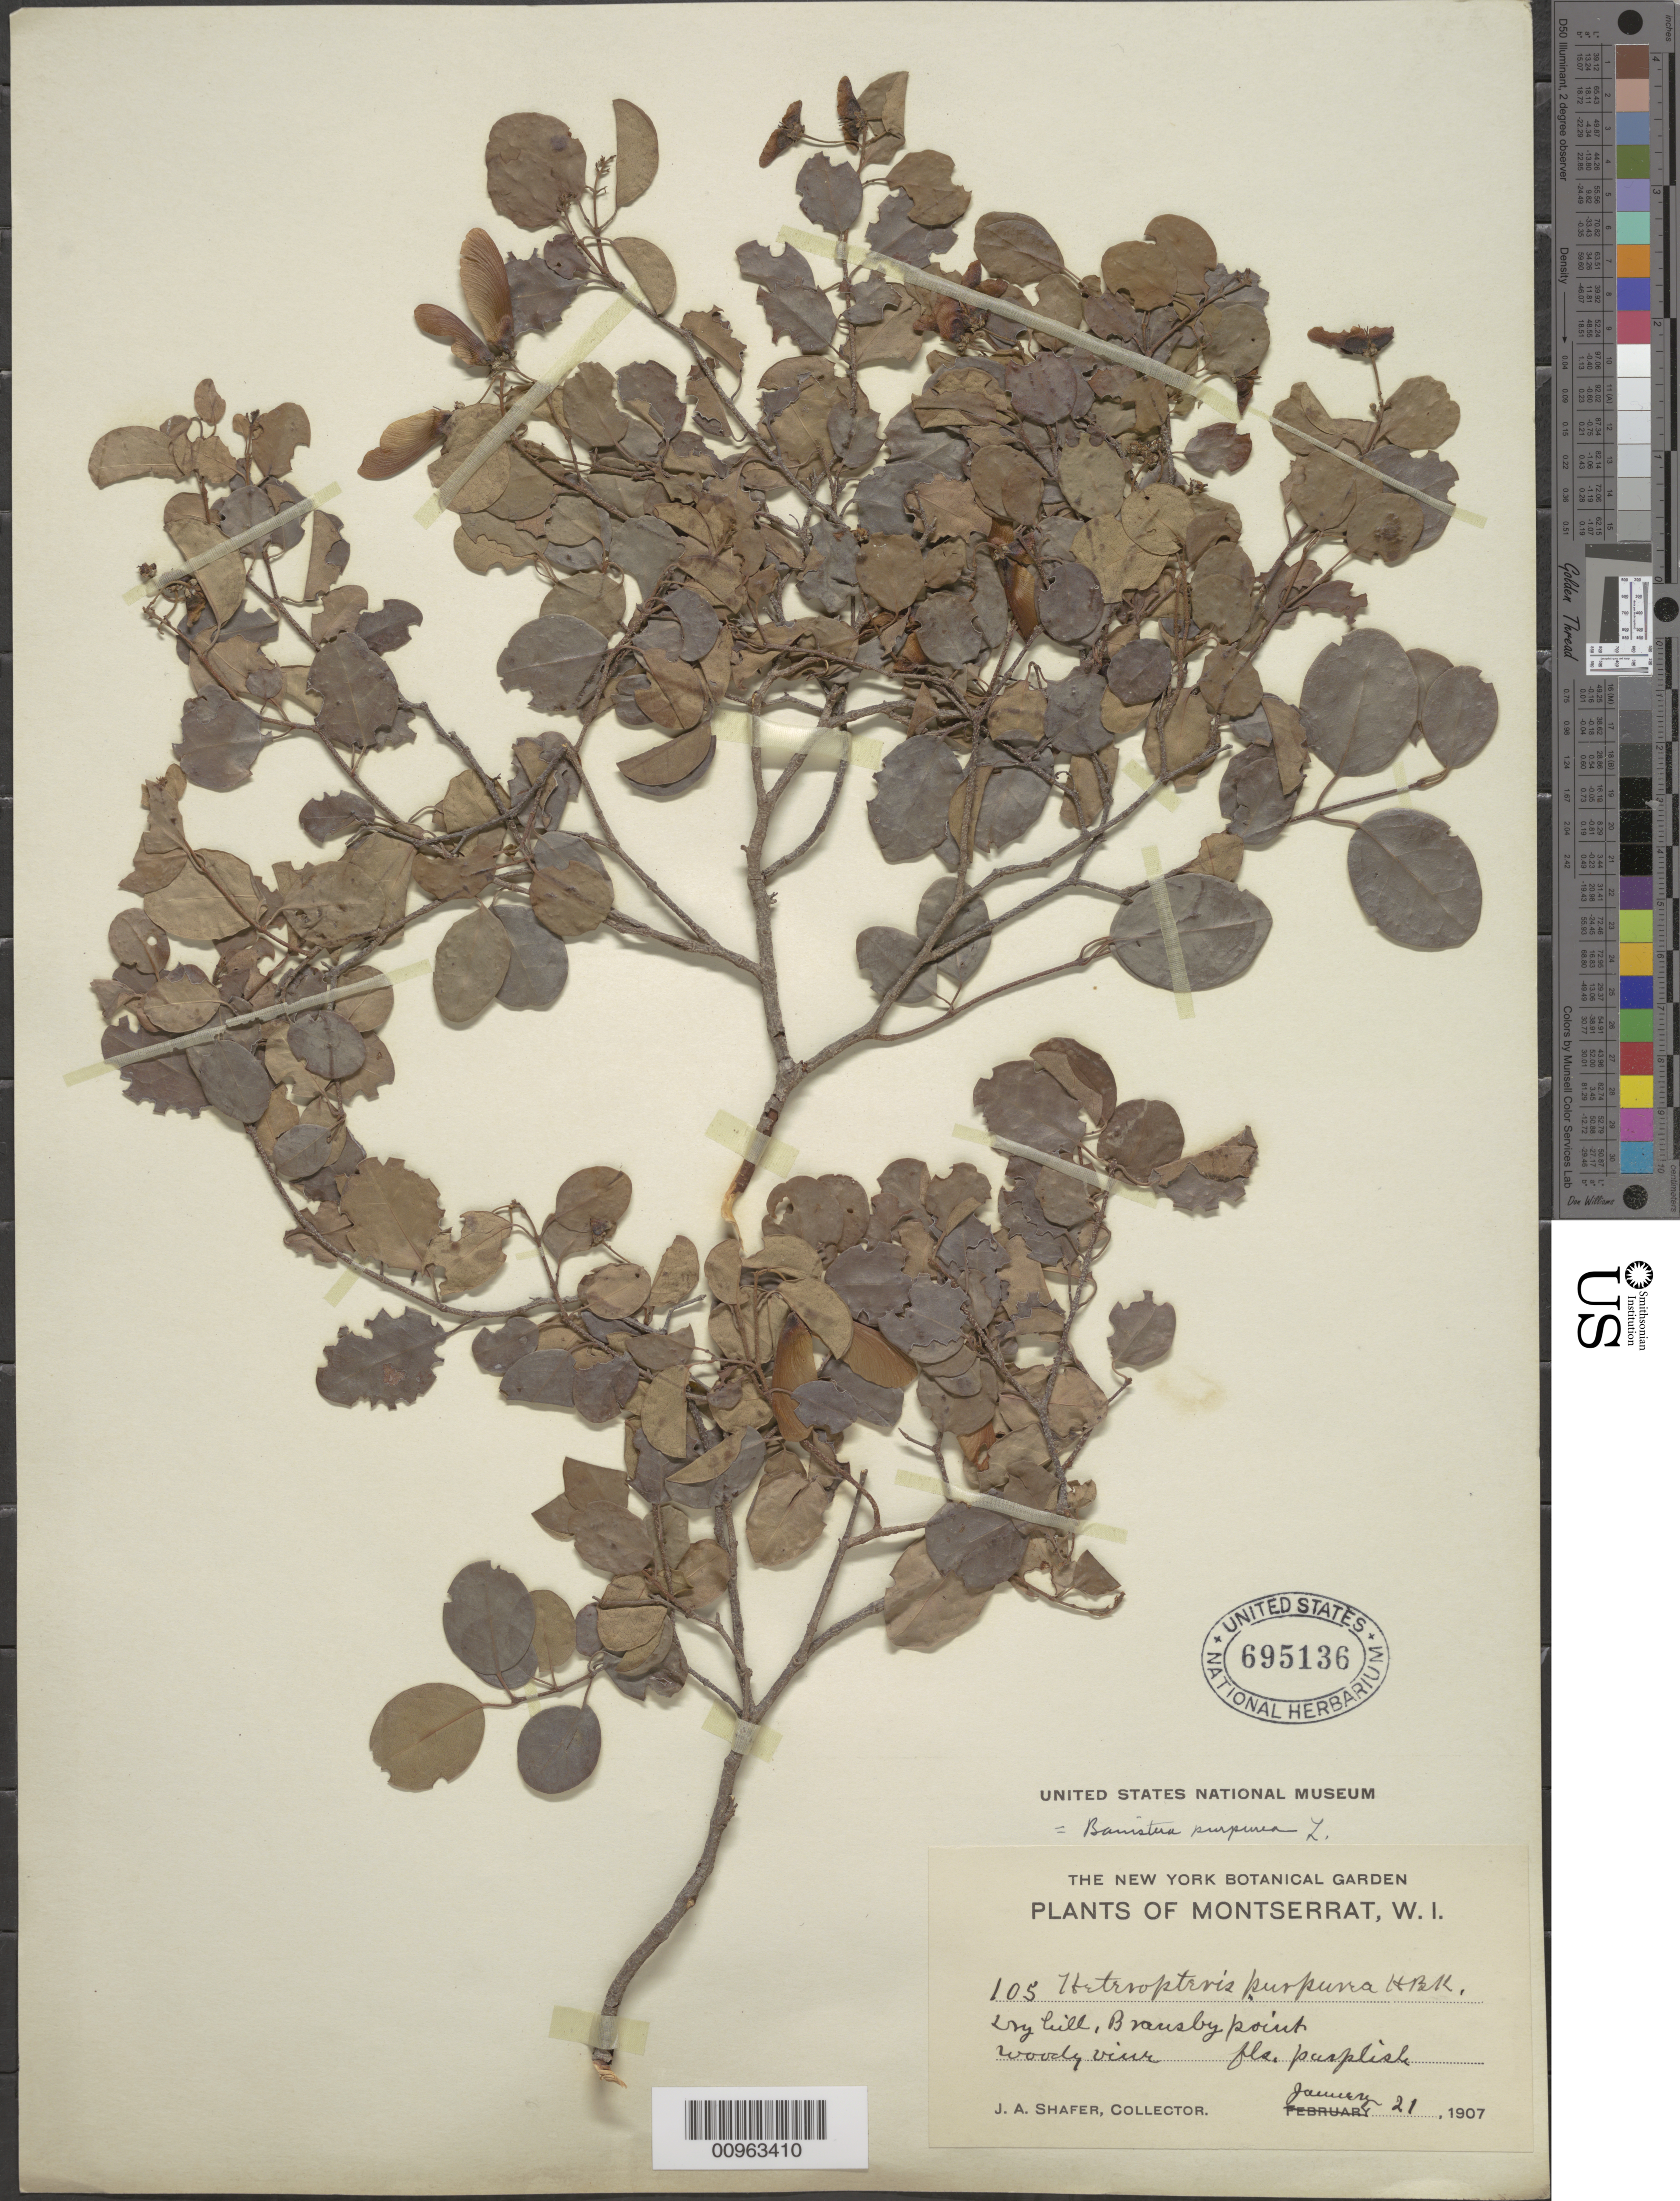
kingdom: Plantae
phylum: Tracheophyta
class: Magnoliopsida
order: Malpighiales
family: Malpighiaceae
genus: Heteropterys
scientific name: Heteropterys purpurea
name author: (L.) Kunth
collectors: J. A. Shafer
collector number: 105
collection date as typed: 21 Jan 1907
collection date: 1907-01-21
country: Montserrat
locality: Brausby Point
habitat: Dry hill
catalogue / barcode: US 695136